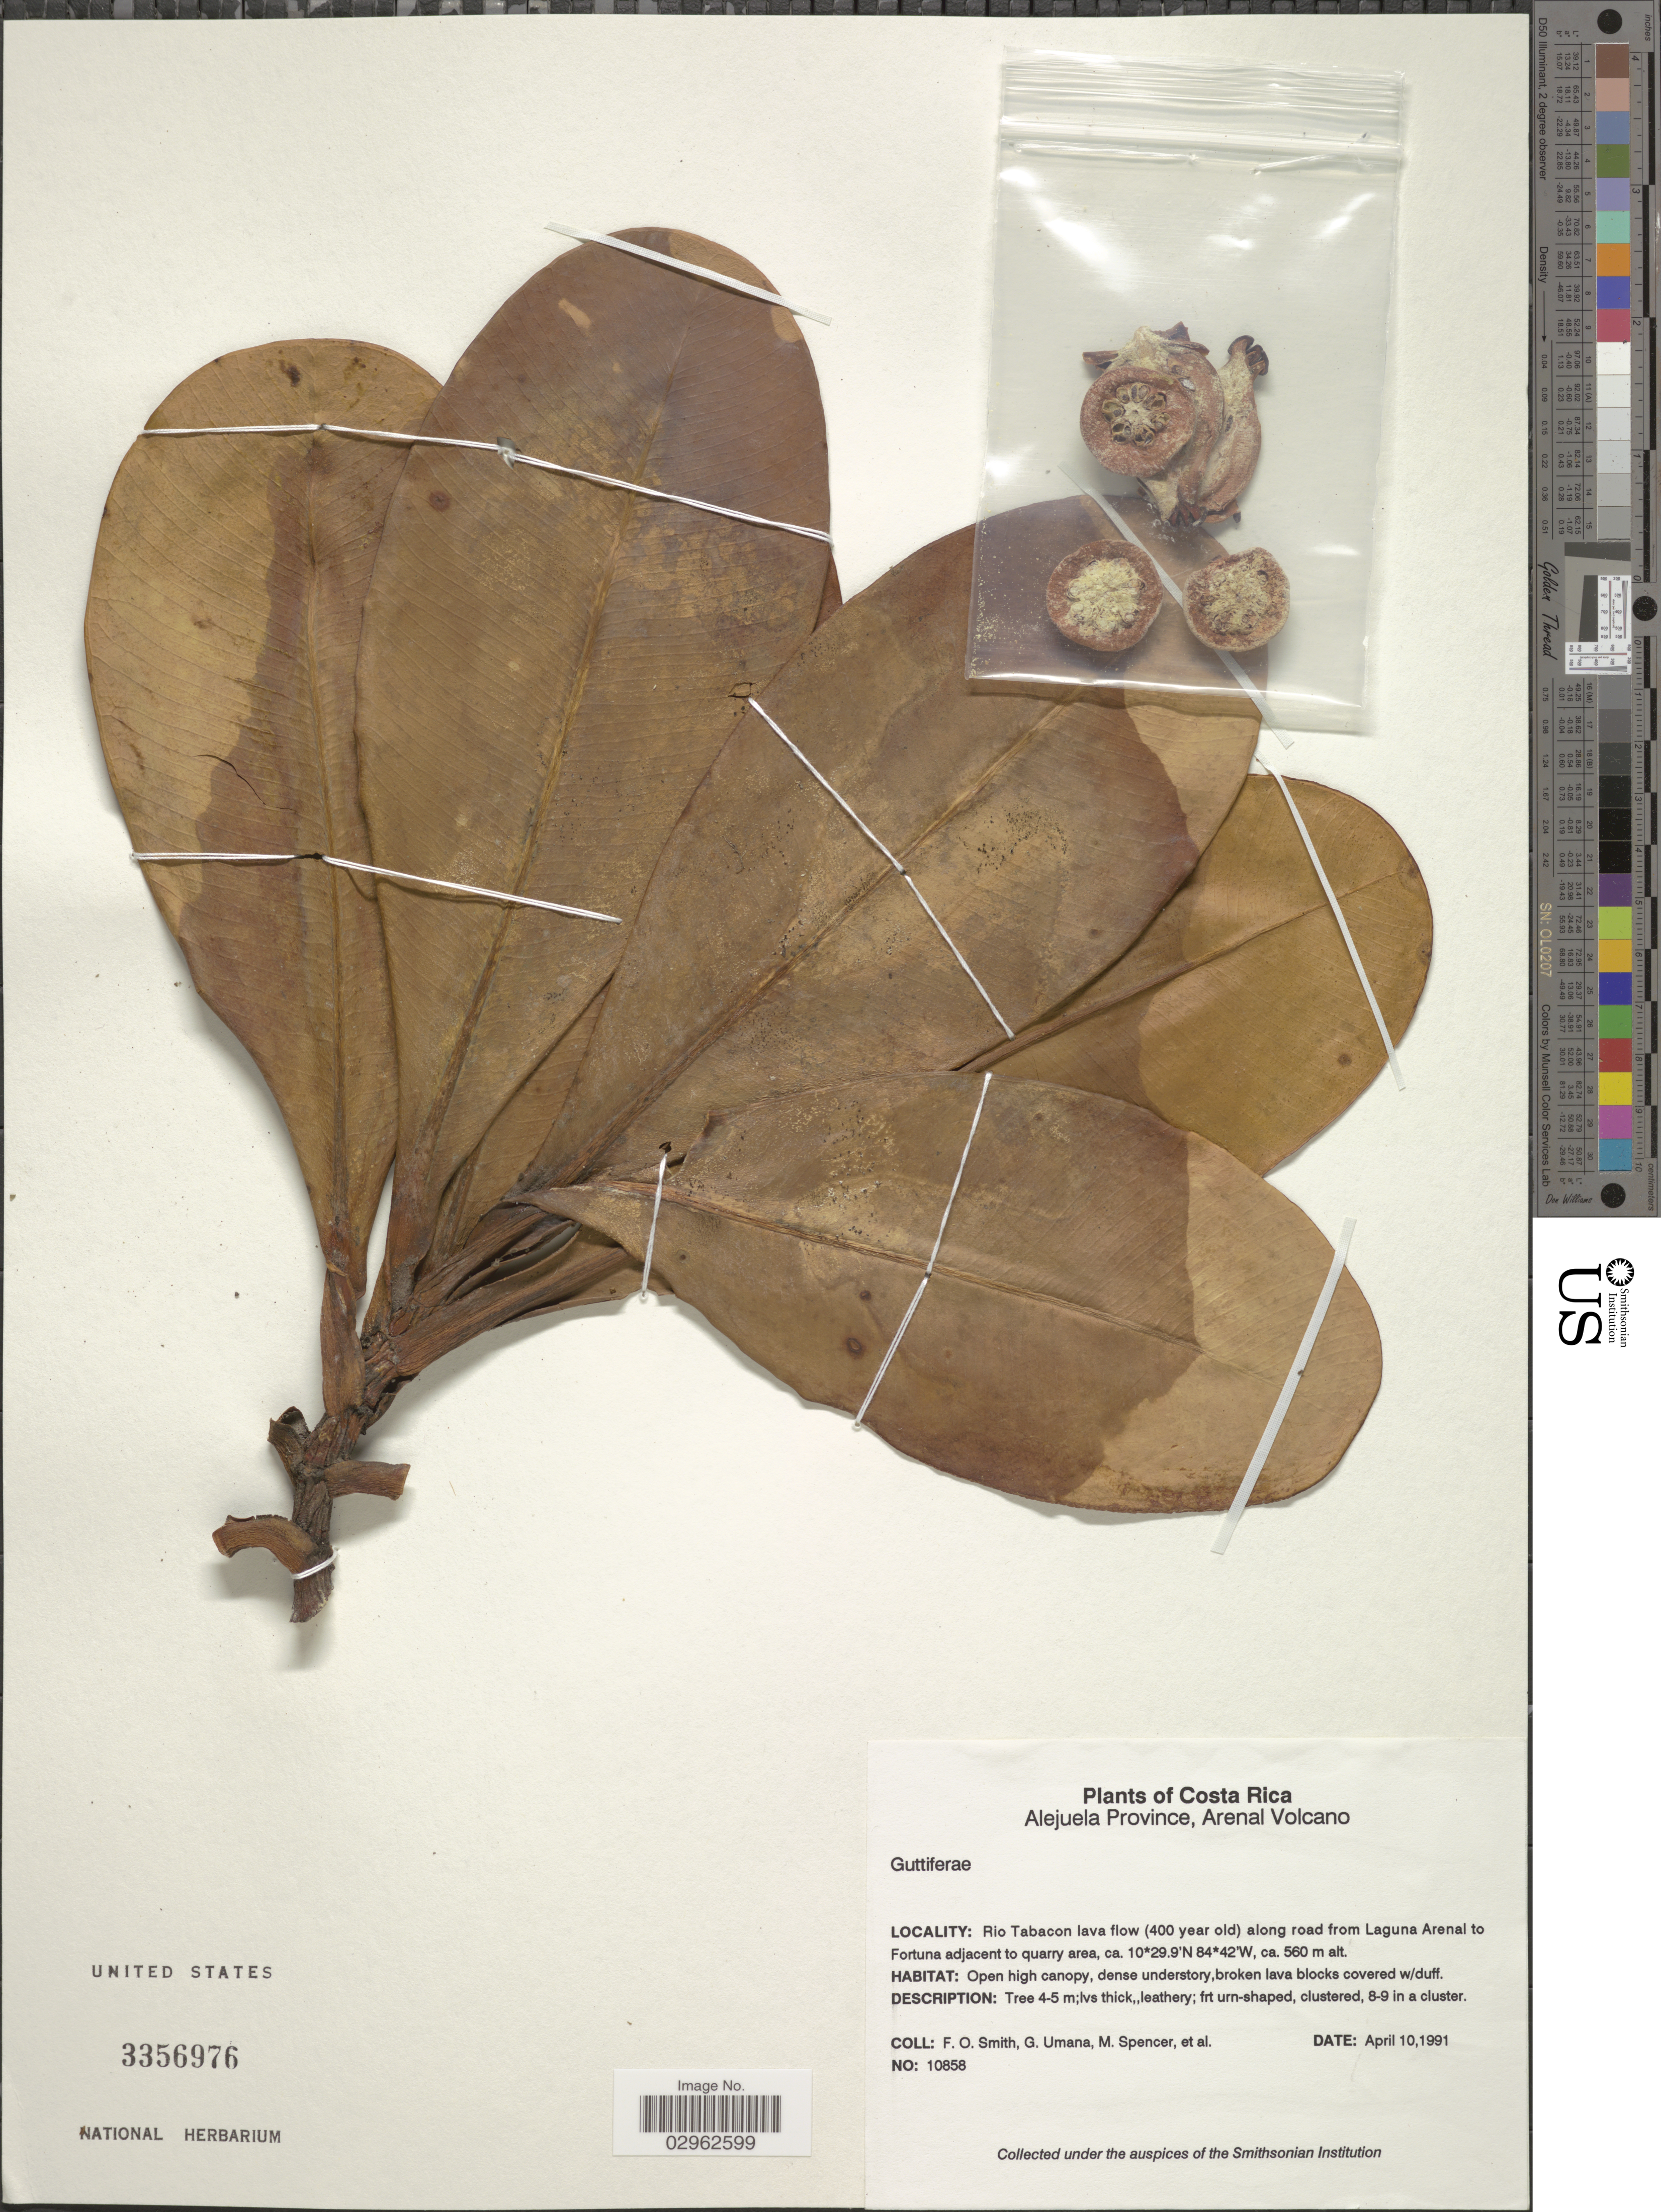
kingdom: Plantae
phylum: Tracheophyta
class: Magnoliopsida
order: Malpighiales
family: Clusiaceae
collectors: F. Smith, G. Umana, M. Spencer & et al.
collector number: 10858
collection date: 1991-04-10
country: Costa Rica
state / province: Alajuela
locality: Alejuela Province, Arenal Volcano, Rio Tabacon lava flow (400 year old) along road from Laguna Arenal to Fortuna adjacent to quarry area.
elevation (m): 560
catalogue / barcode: US 3356976